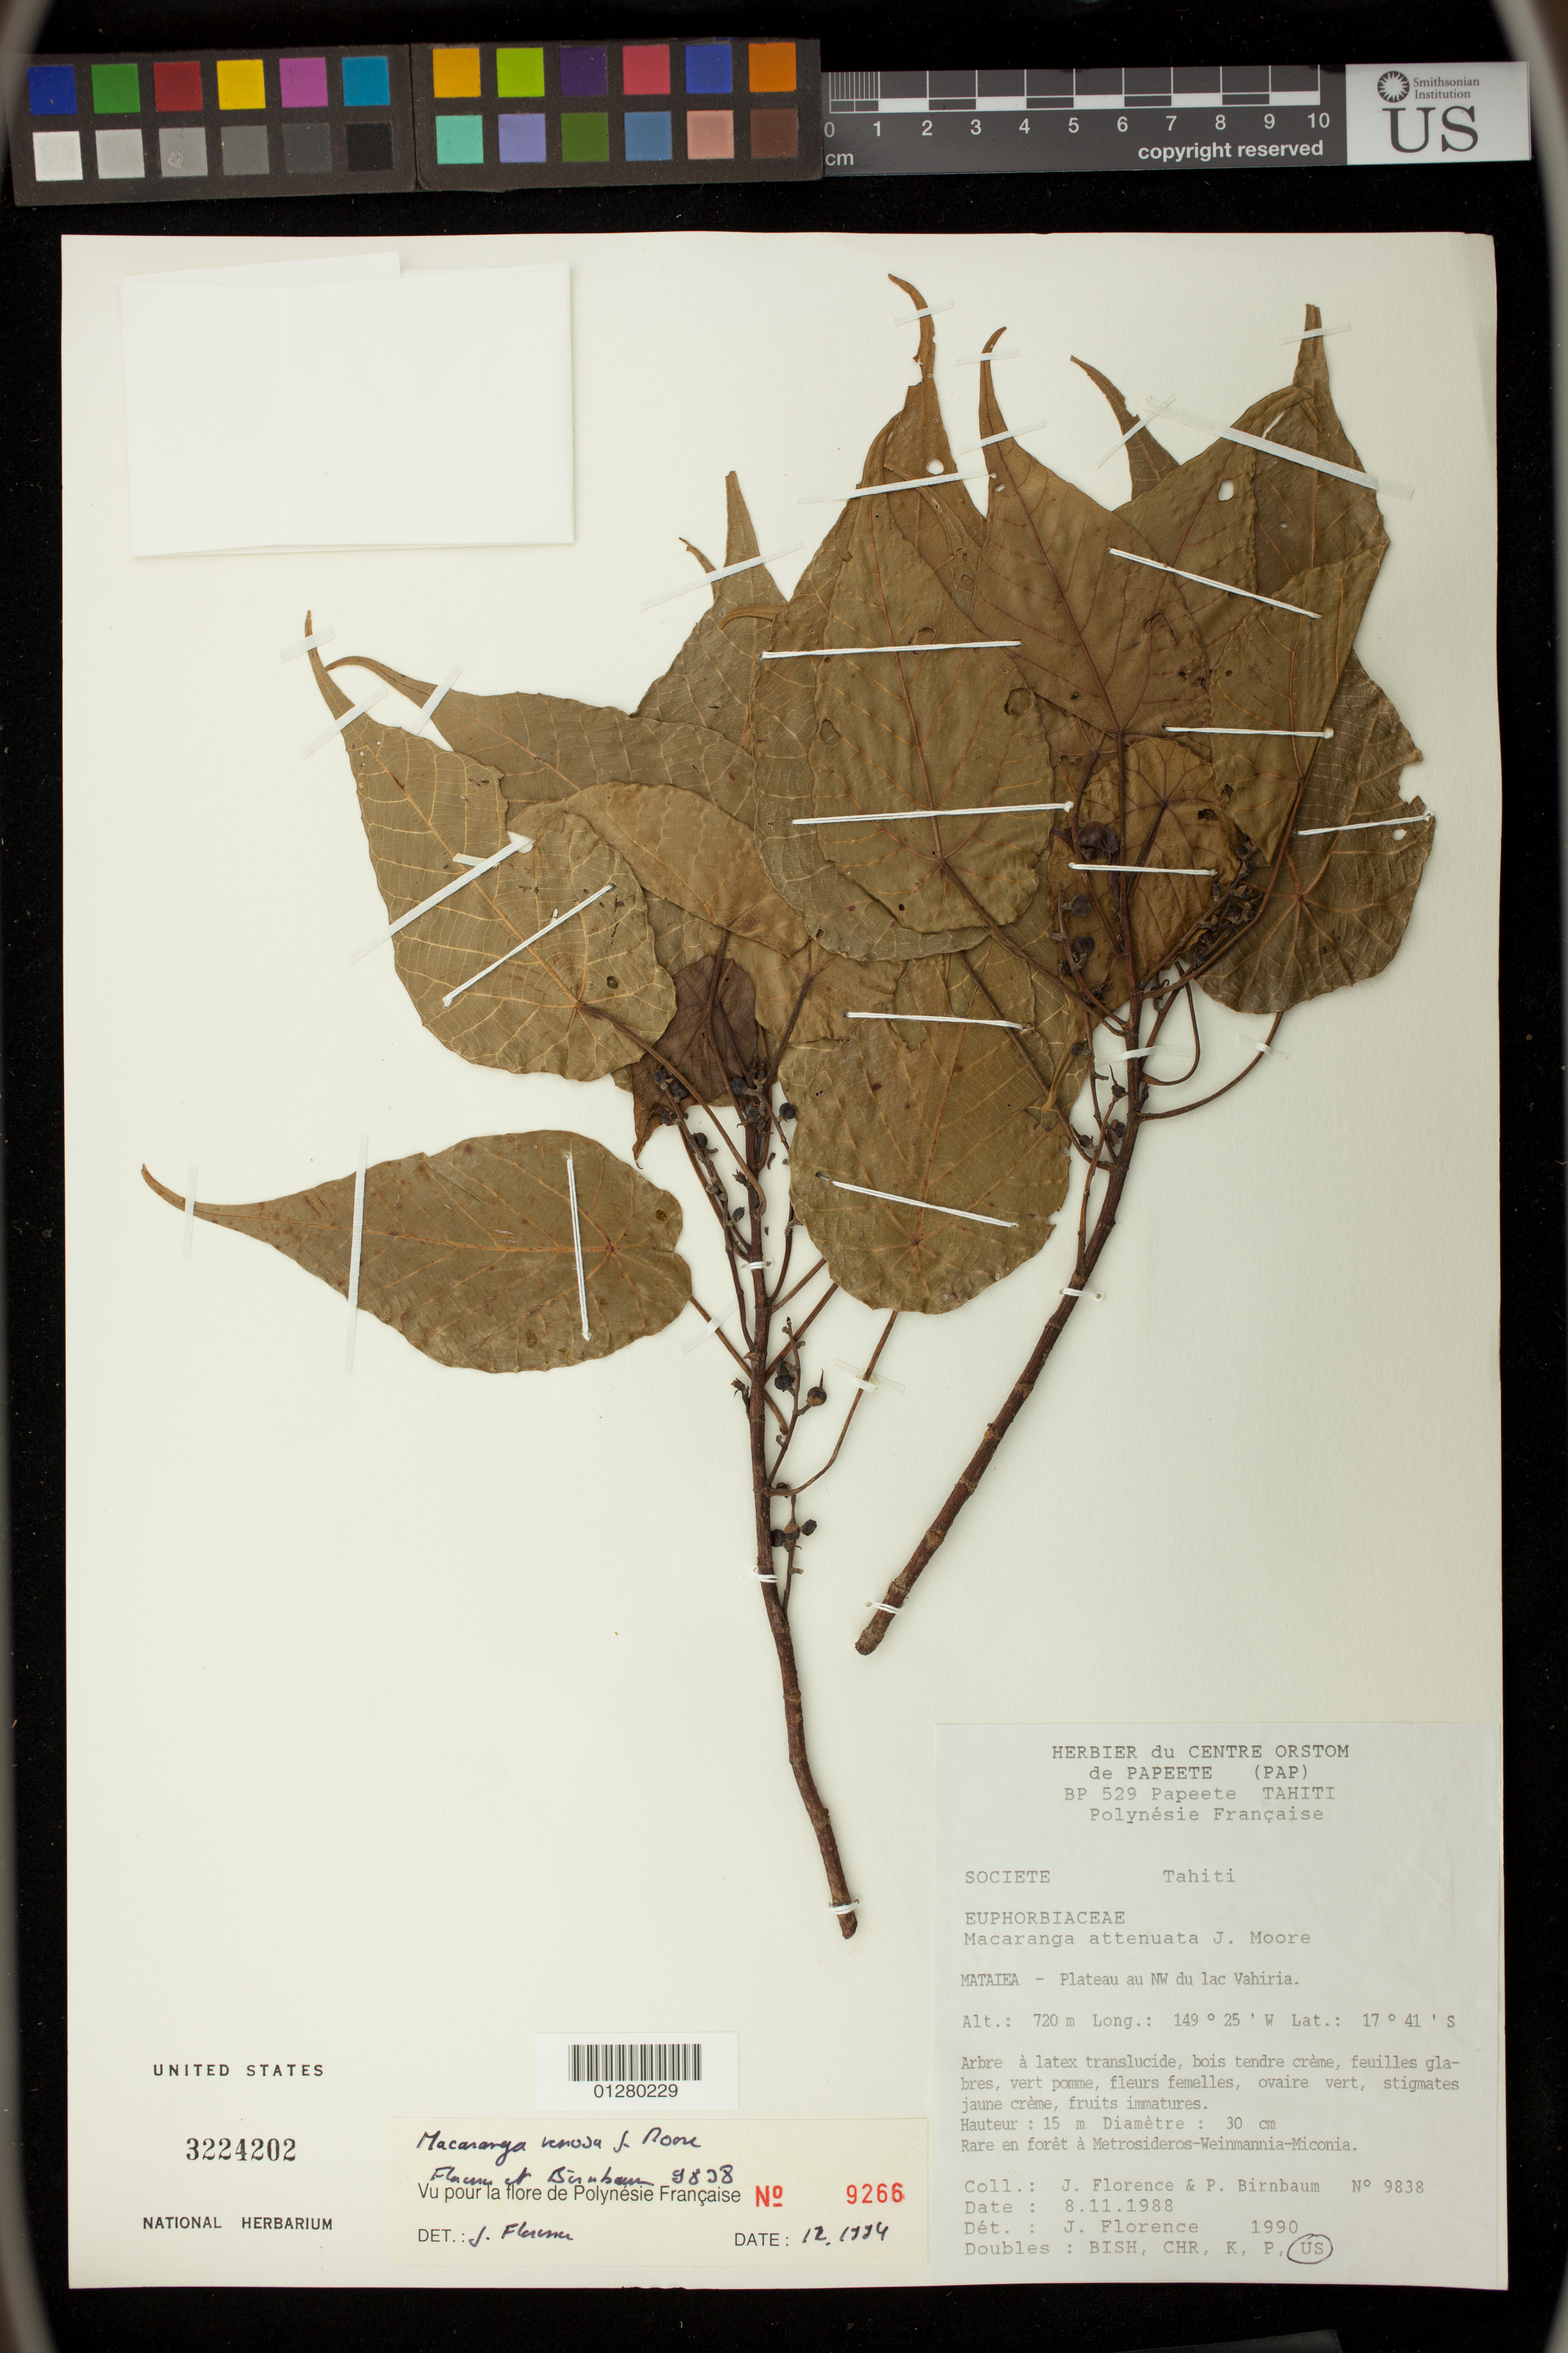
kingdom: Plantae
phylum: Tracheophyta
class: Magnoliopsida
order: Malpighiales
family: Euphorbiaceae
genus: Macaranga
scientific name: Macaranga venosa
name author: J.W. Moore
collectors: J. Florence & P. Birnbaum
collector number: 9838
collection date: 1988-11-08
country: French Polynesia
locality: Societe, Tahiti, Mataiea - Plateau au NW du lac Vahiria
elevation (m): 720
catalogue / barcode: US 3224202